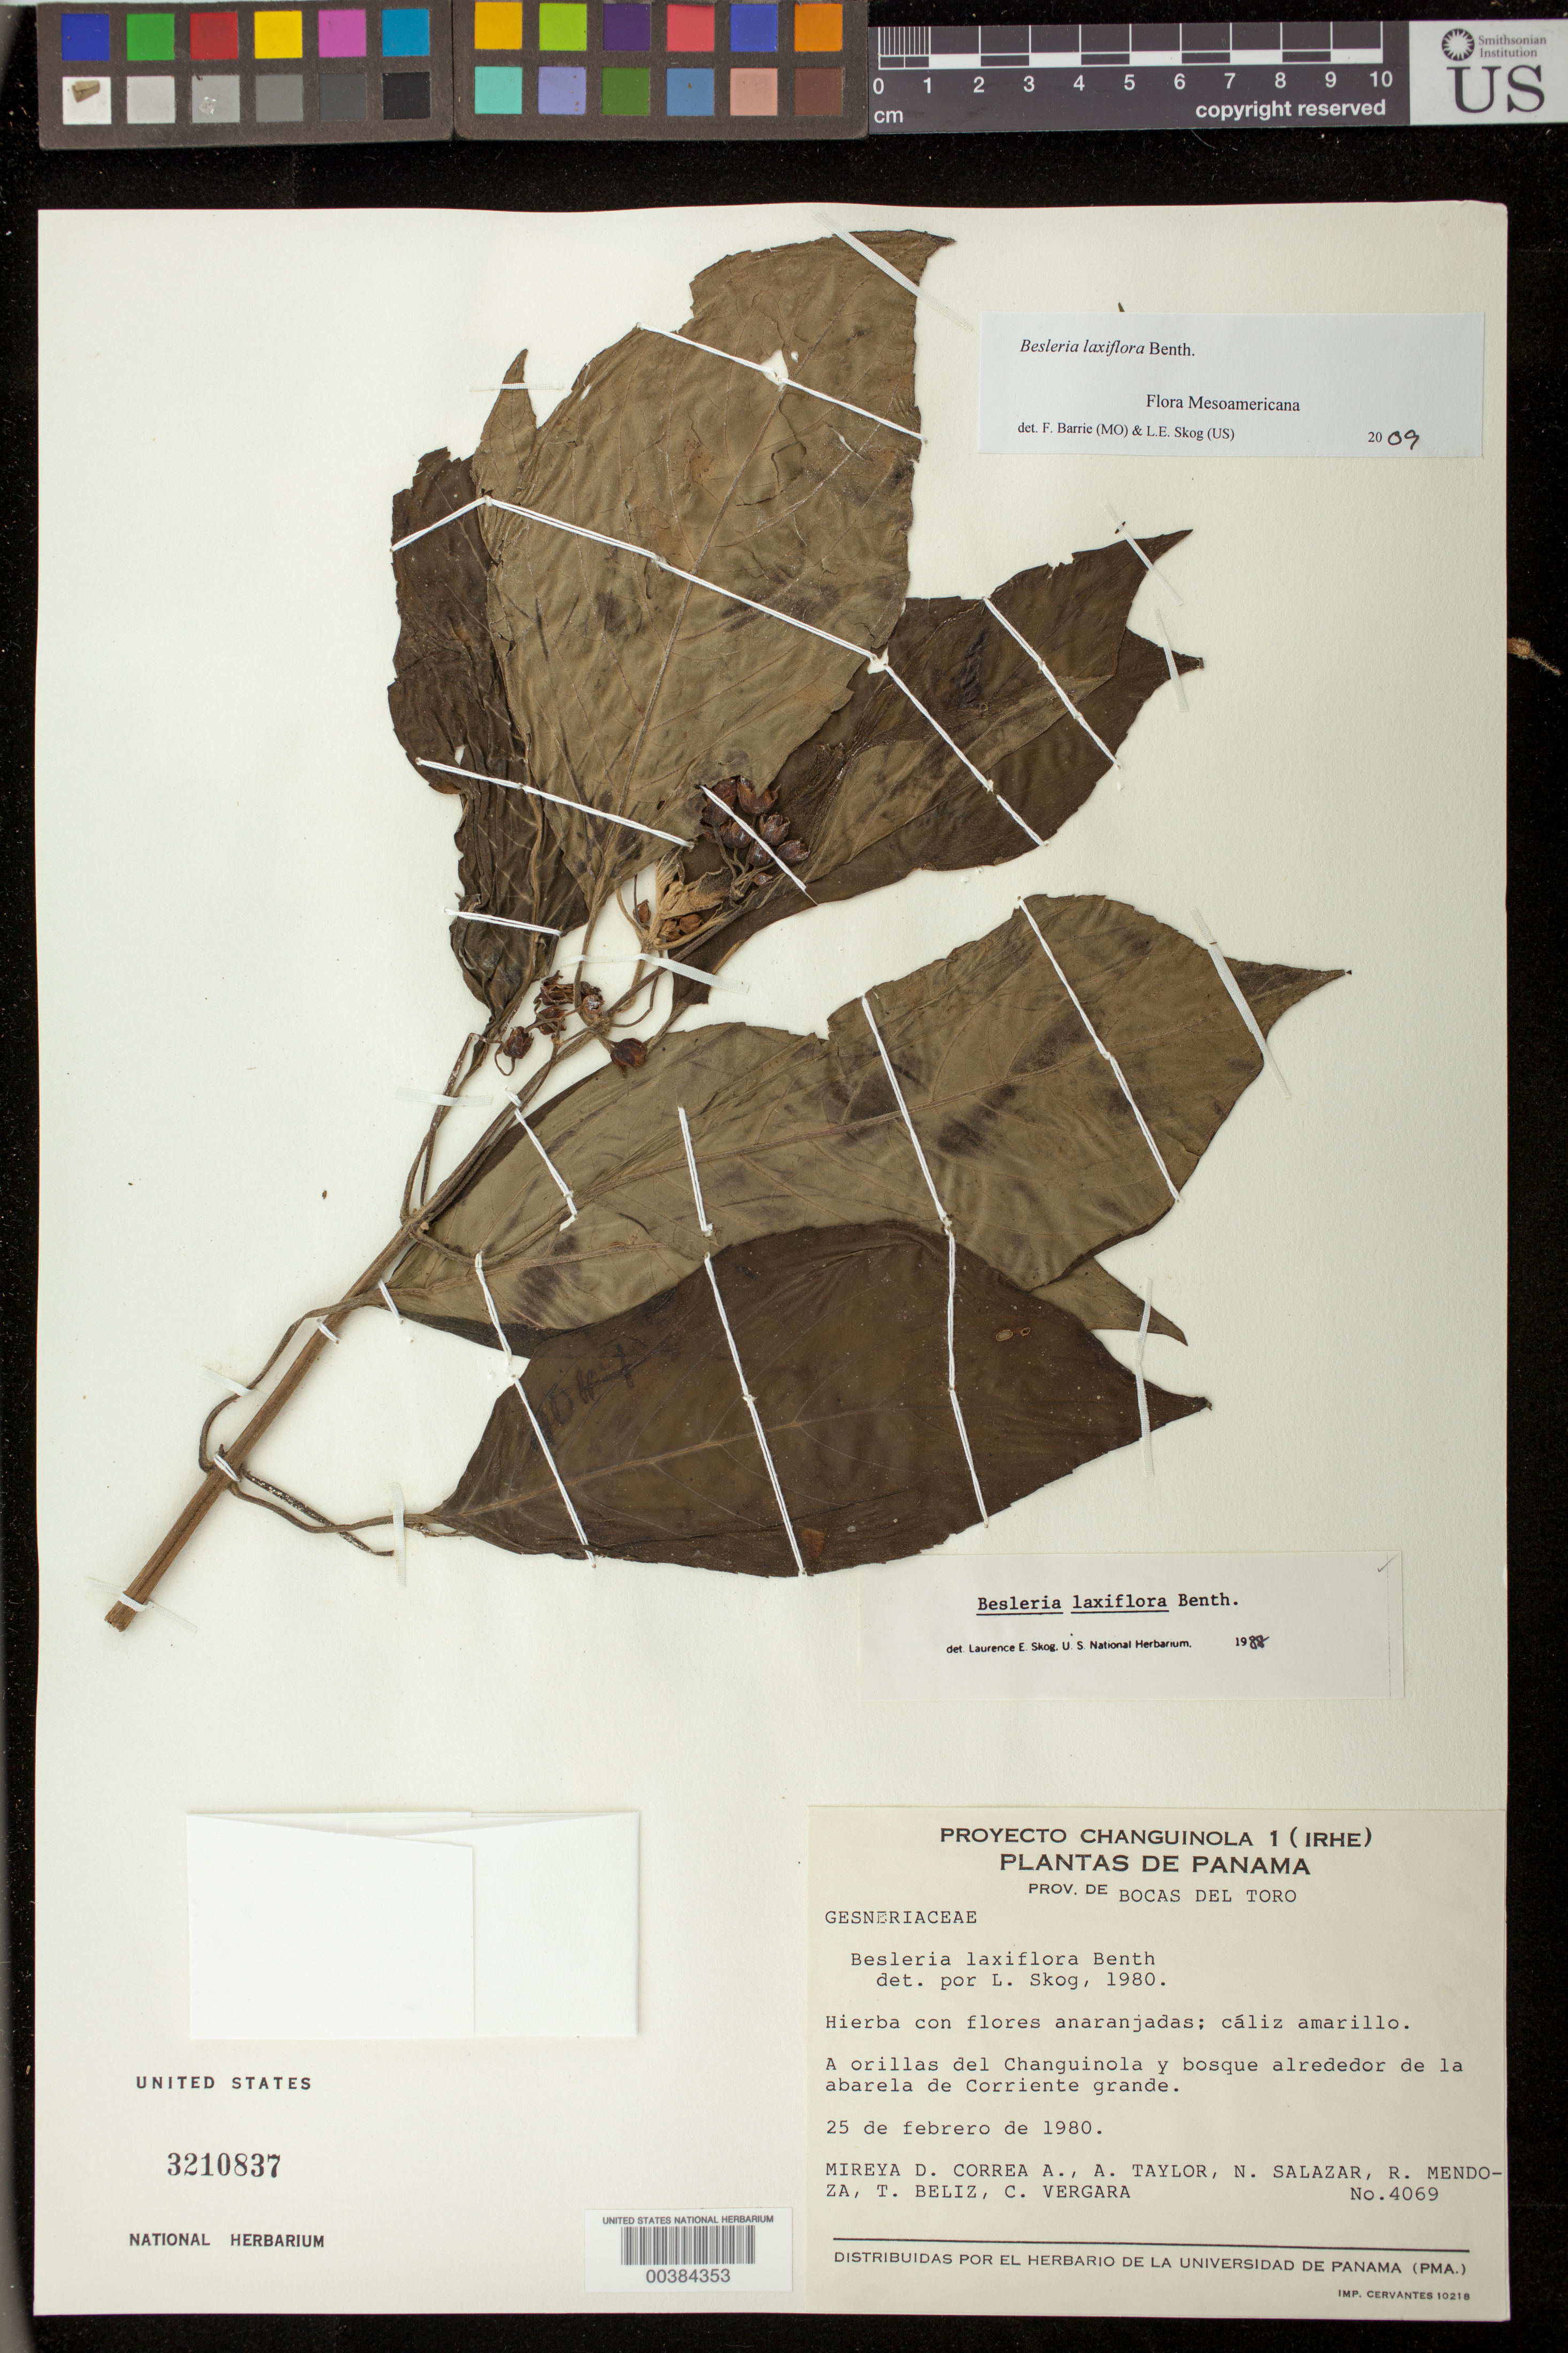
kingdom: Plantae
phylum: Tracheophyta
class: Magnoliopsida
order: Lamiales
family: Gesneriaceae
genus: Besleria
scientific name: Besleria laxiflora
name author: Benth.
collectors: M. D. Corrêa-A., A. Taylor, N. Salazar, R. Mendoza, T. Béliz & C. Vergara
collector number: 4069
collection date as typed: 25 Feb 1980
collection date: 1980-02-25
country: Panama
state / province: Bocas del Toro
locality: Rio Changuinola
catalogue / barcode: US 3210837